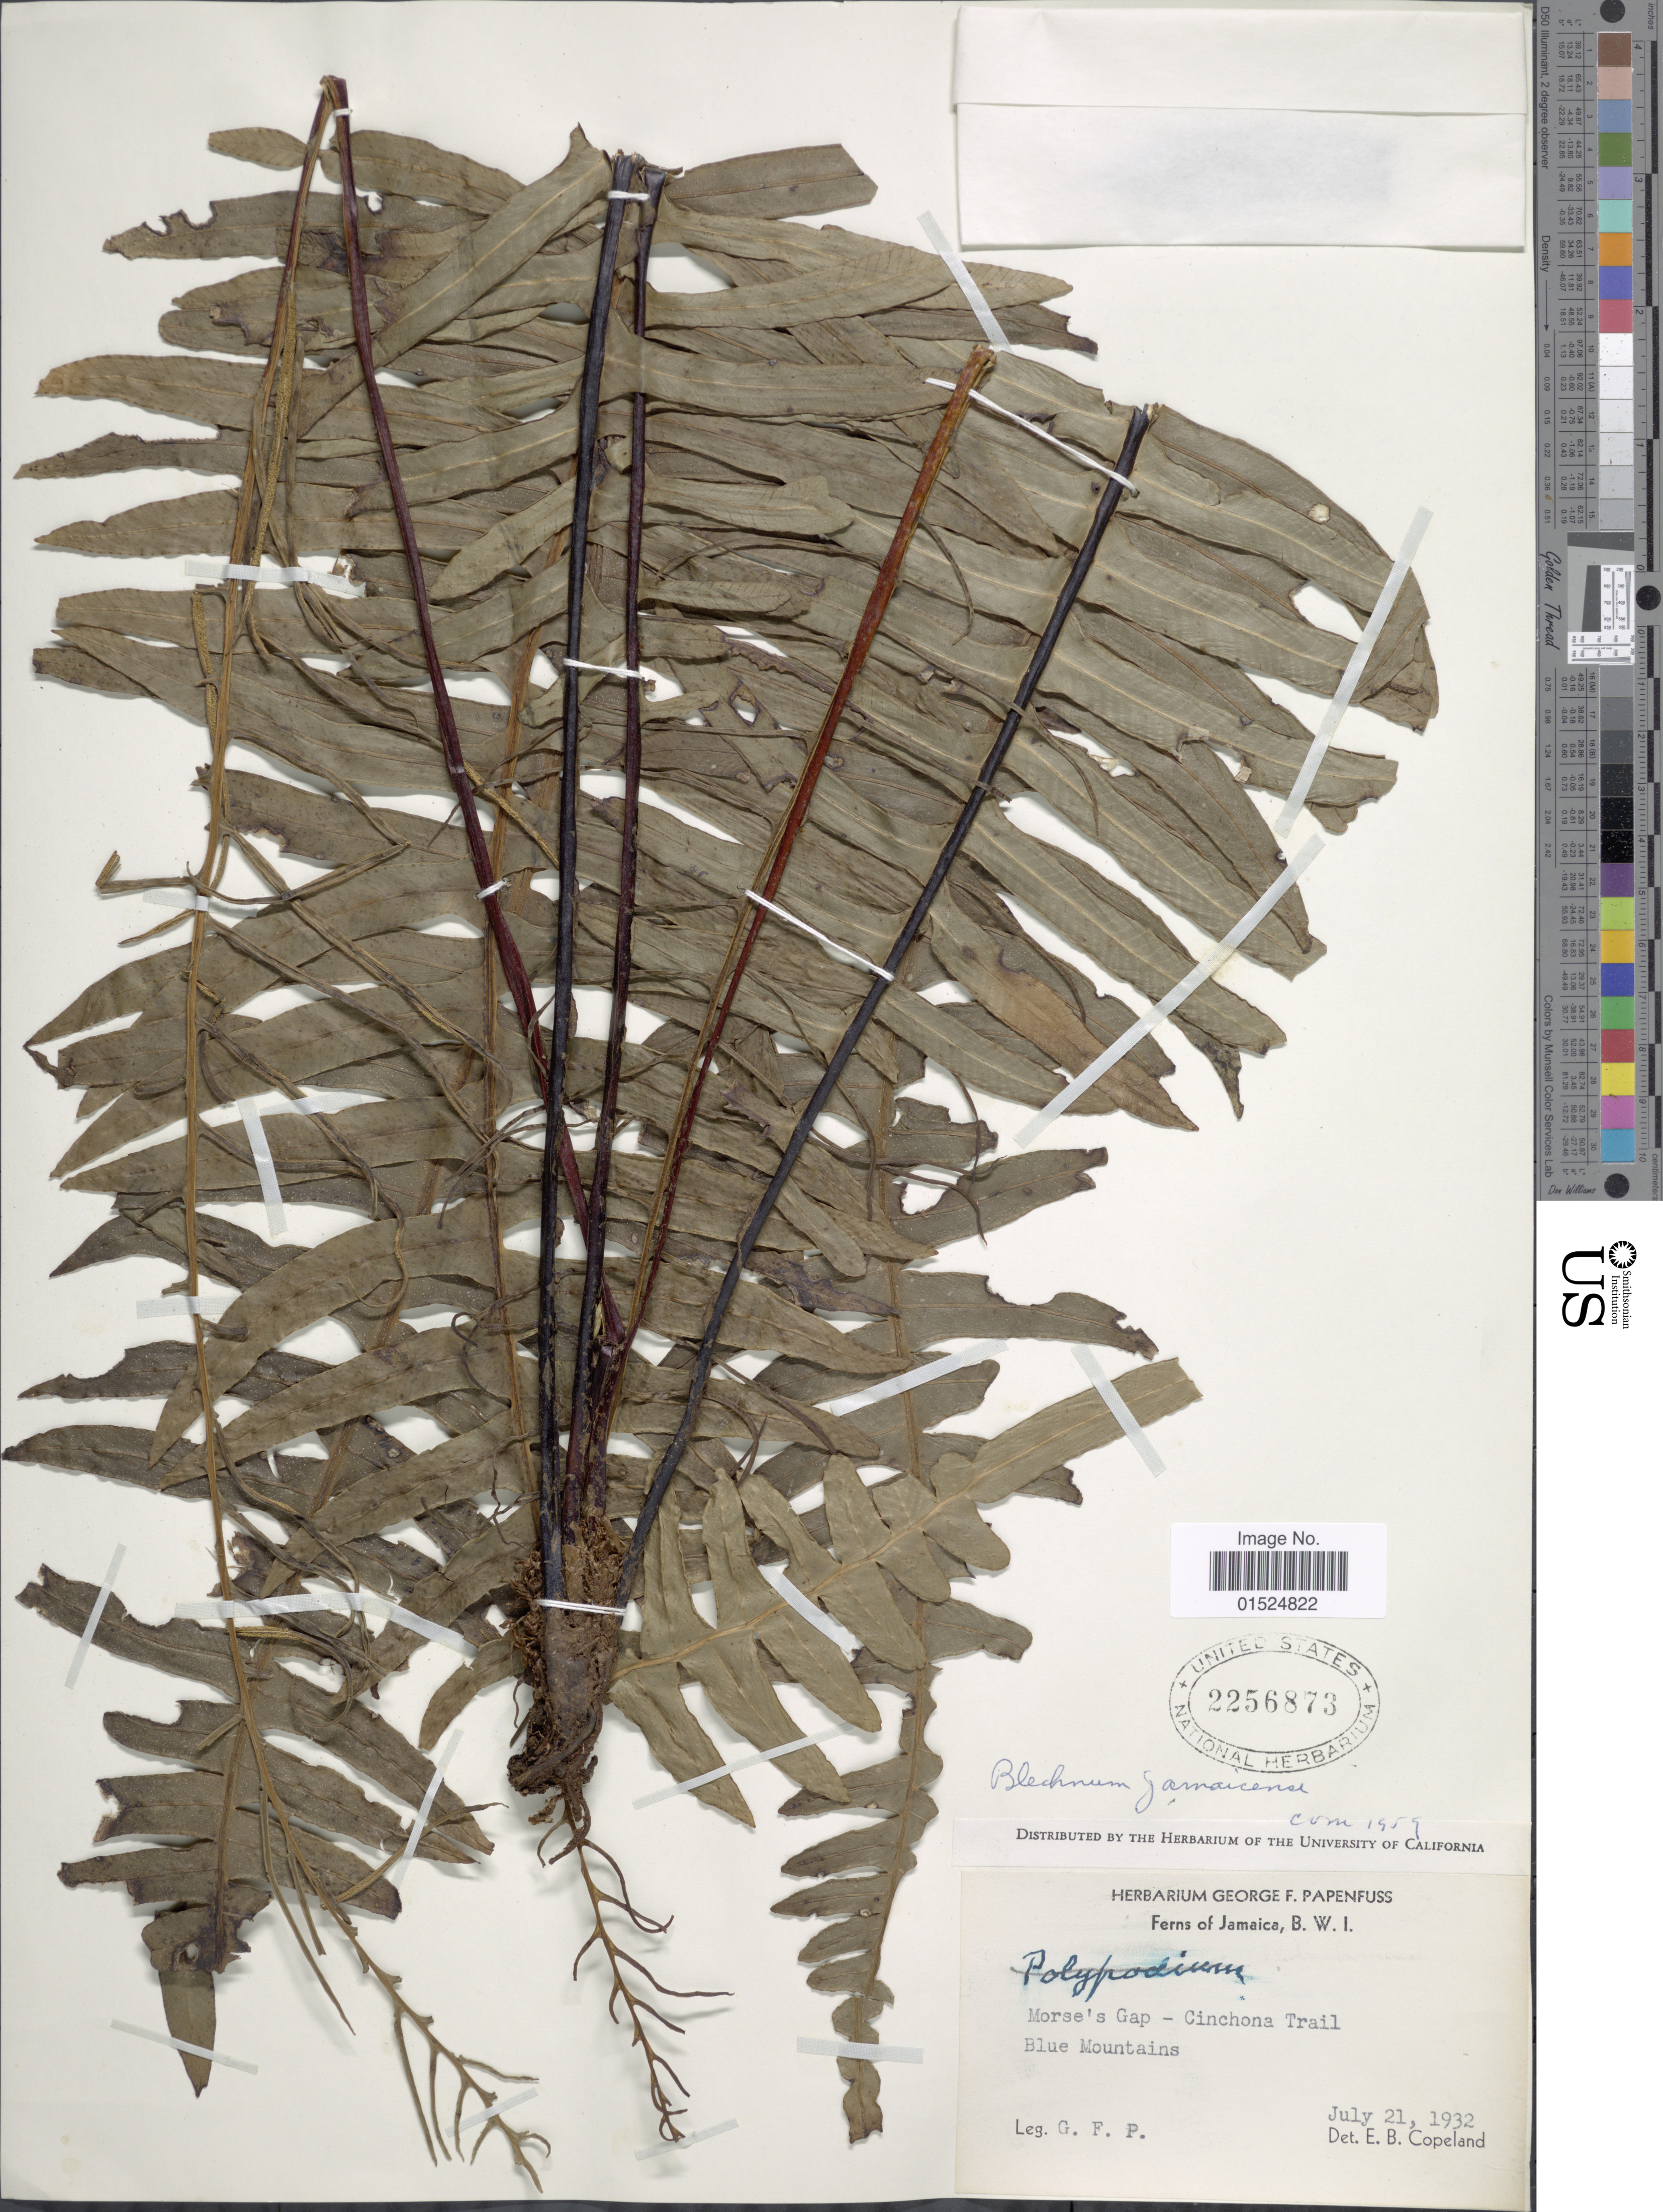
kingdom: Plantae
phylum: Tracheophyta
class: Polypodiopsida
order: Polypodiales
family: Blechnaceae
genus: Blechnum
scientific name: Blechnum jamaicense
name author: (Broadh.) C. Chr.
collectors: G. Papenfuss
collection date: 1932-07-21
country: Jamaica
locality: B.W.I., Morse's Gap - Cinchona Trail, Blue mountains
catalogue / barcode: US 2256873